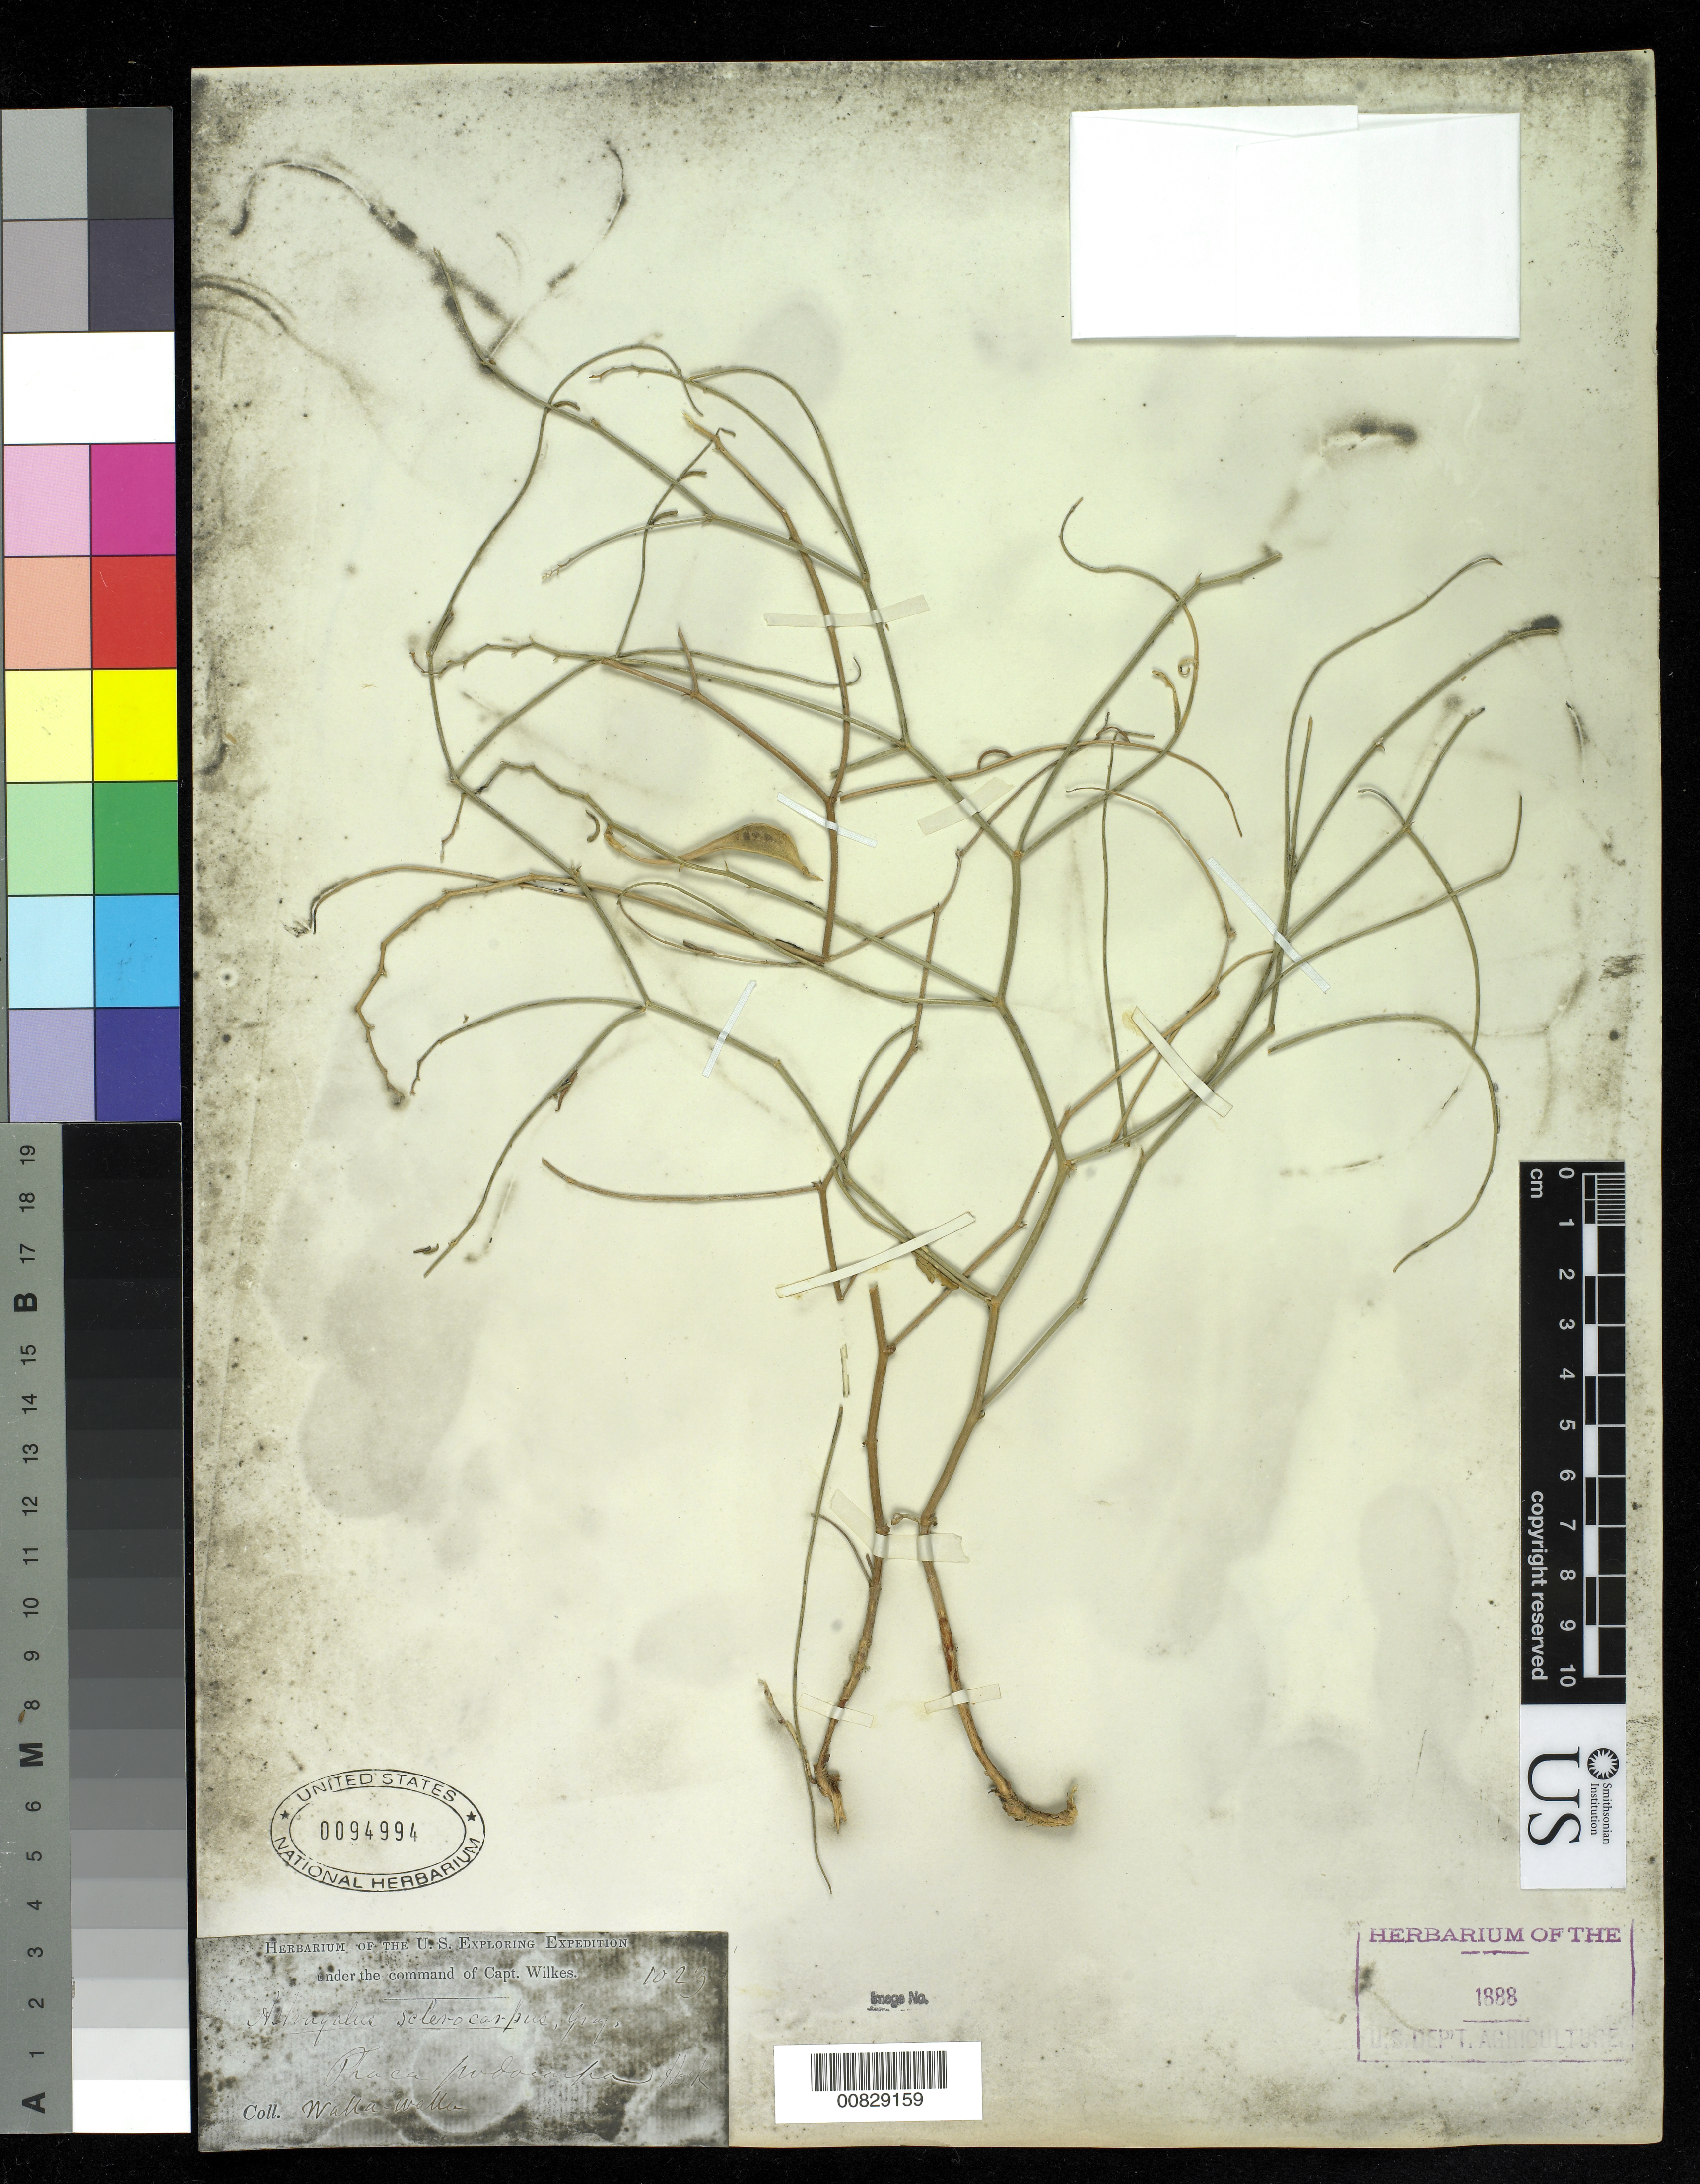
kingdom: Plantae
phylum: Tracheophyta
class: Magnoliopsida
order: Fabales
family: Fabaceae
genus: Astragalus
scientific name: Astragalus sclerocarpus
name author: A. Gray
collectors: Wilkes Explor. Exped.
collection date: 1838/1842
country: United States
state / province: Washington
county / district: Walla Walla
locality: Walla Walla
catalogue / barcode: US 94994